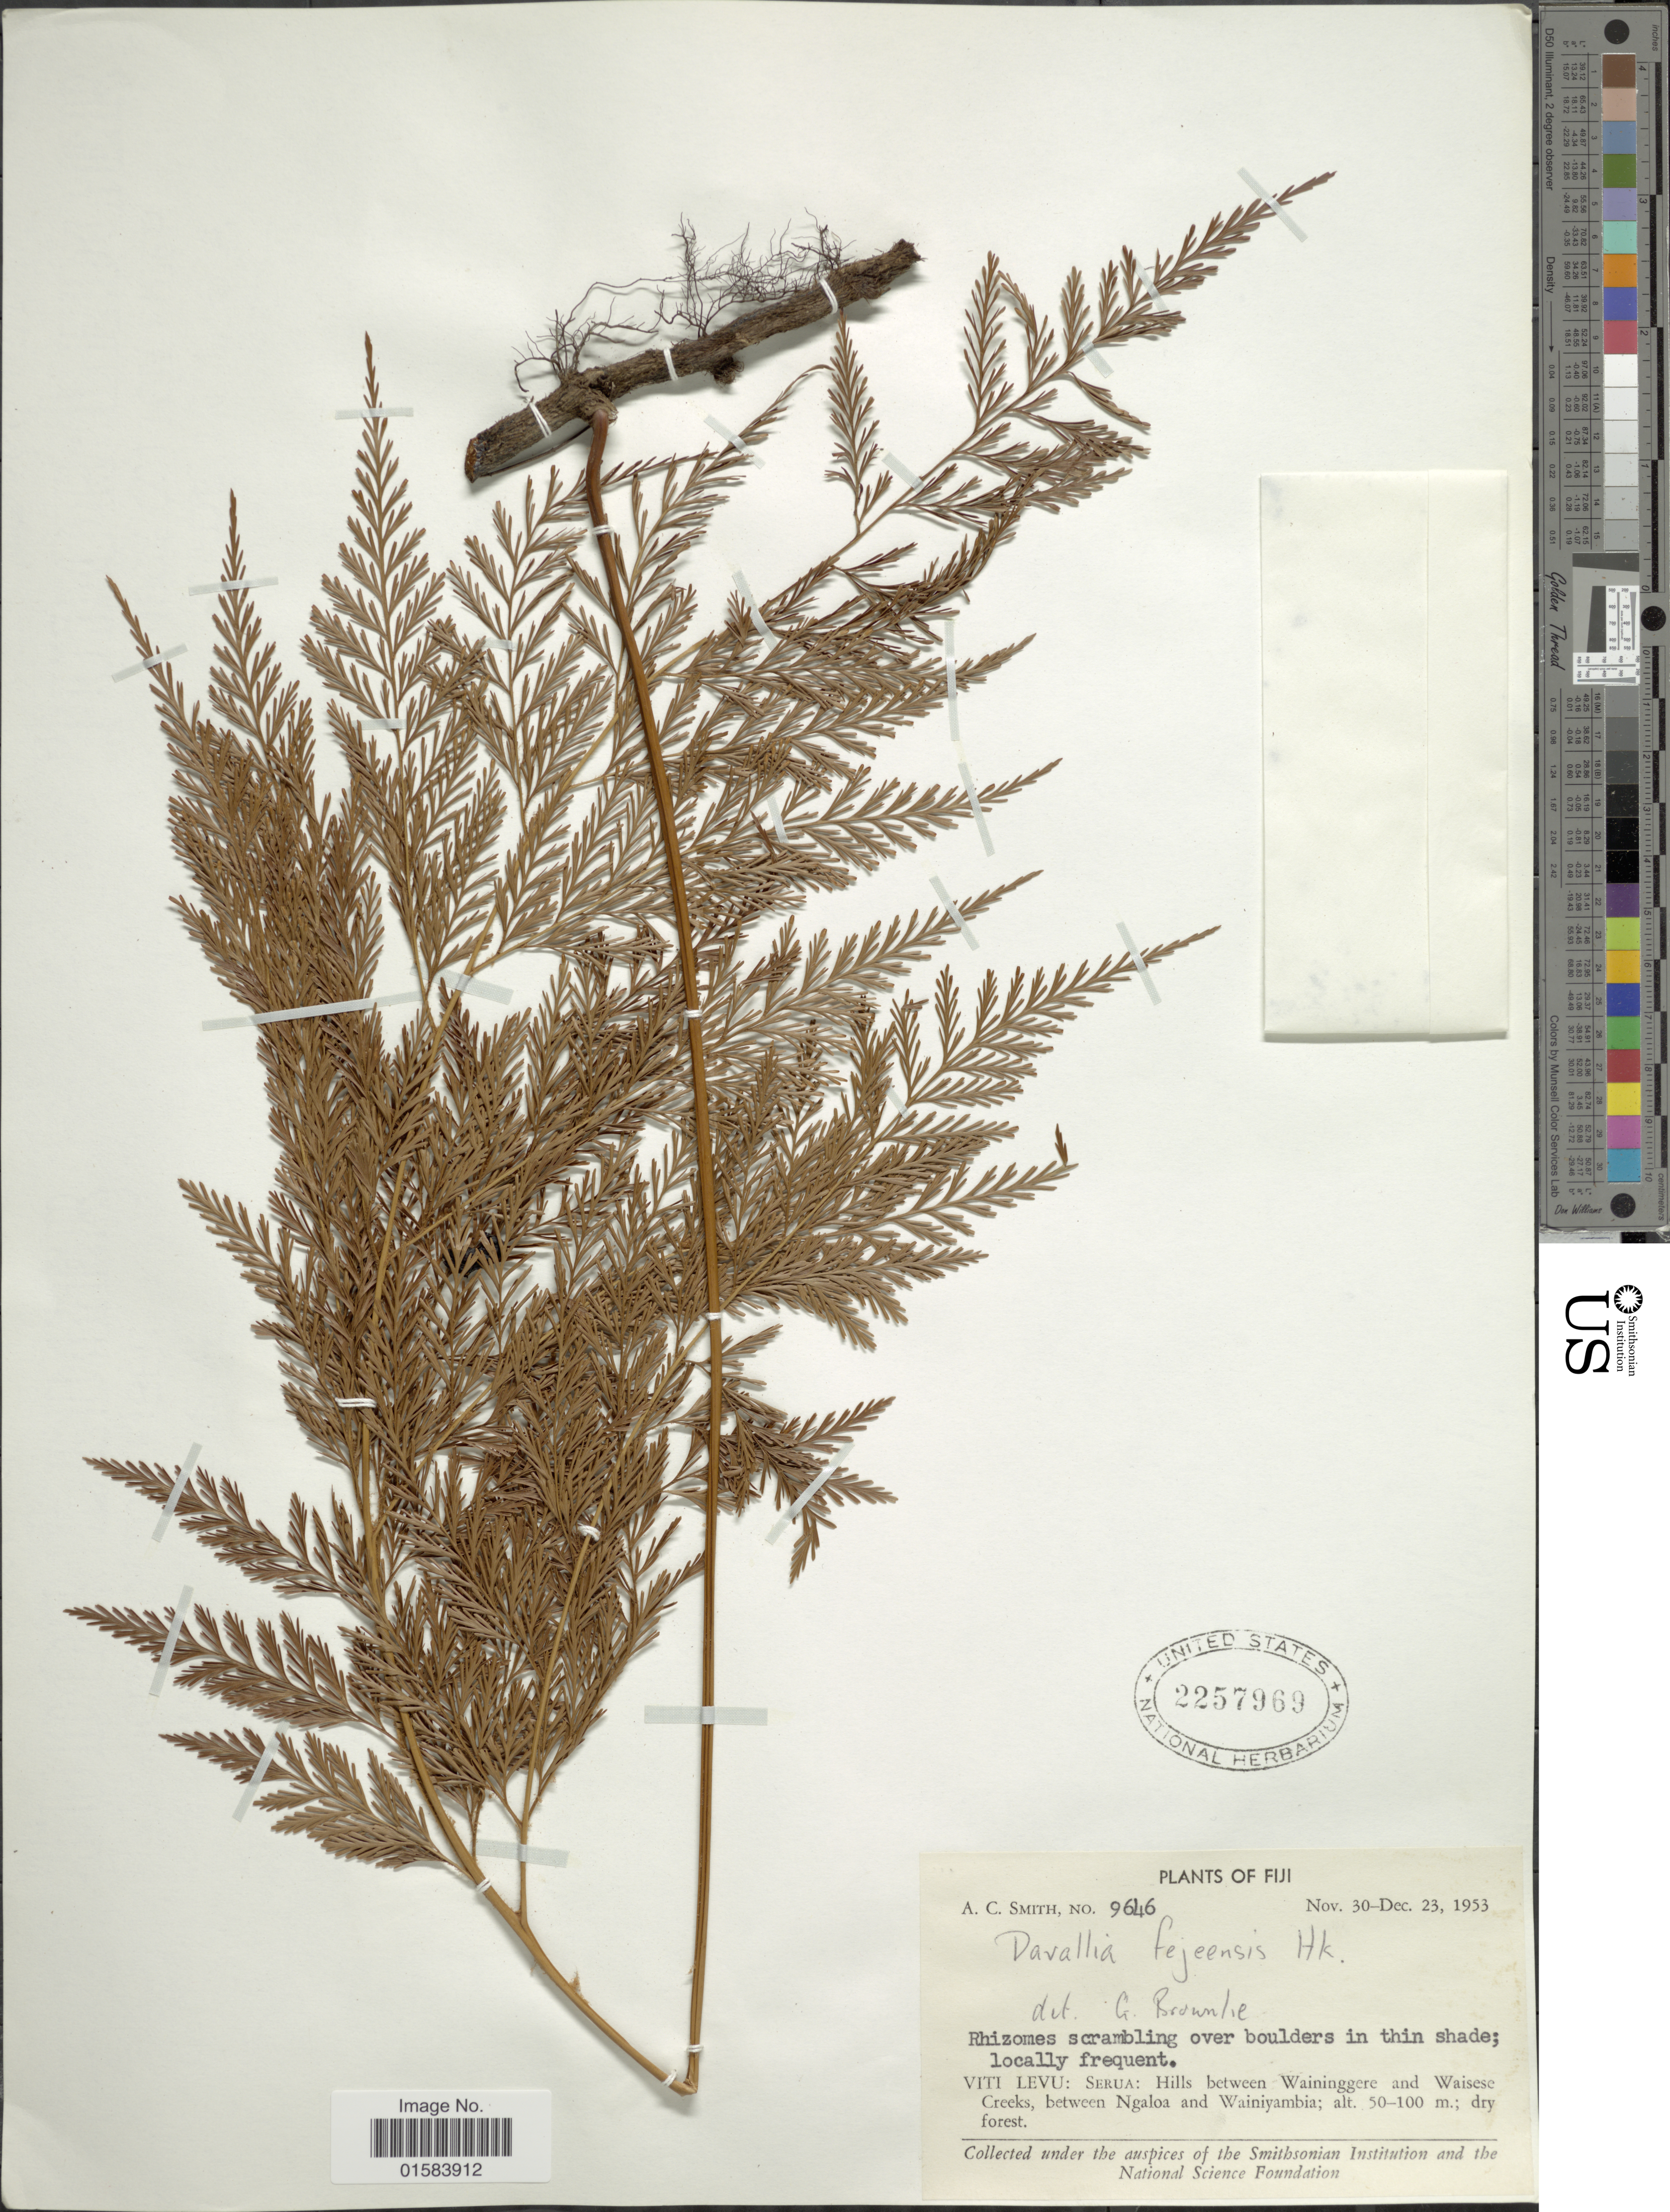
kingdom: Plantae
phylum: Tracheophyta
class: Polypodiopsida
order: Polypodiales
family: Davalliaceae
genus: Davallia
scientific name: Davallia solida var. fejeensis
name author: (Hook.) Noot.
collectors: A. C. Smith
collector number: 9646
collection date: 1953-11-30/1953-12-23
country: Fiji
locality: Viti Levu: Serua: hills between Waininggere and Waisese Creeks, between Ngaloa and Wainiyambia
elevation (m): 50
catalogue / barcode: US 2257969